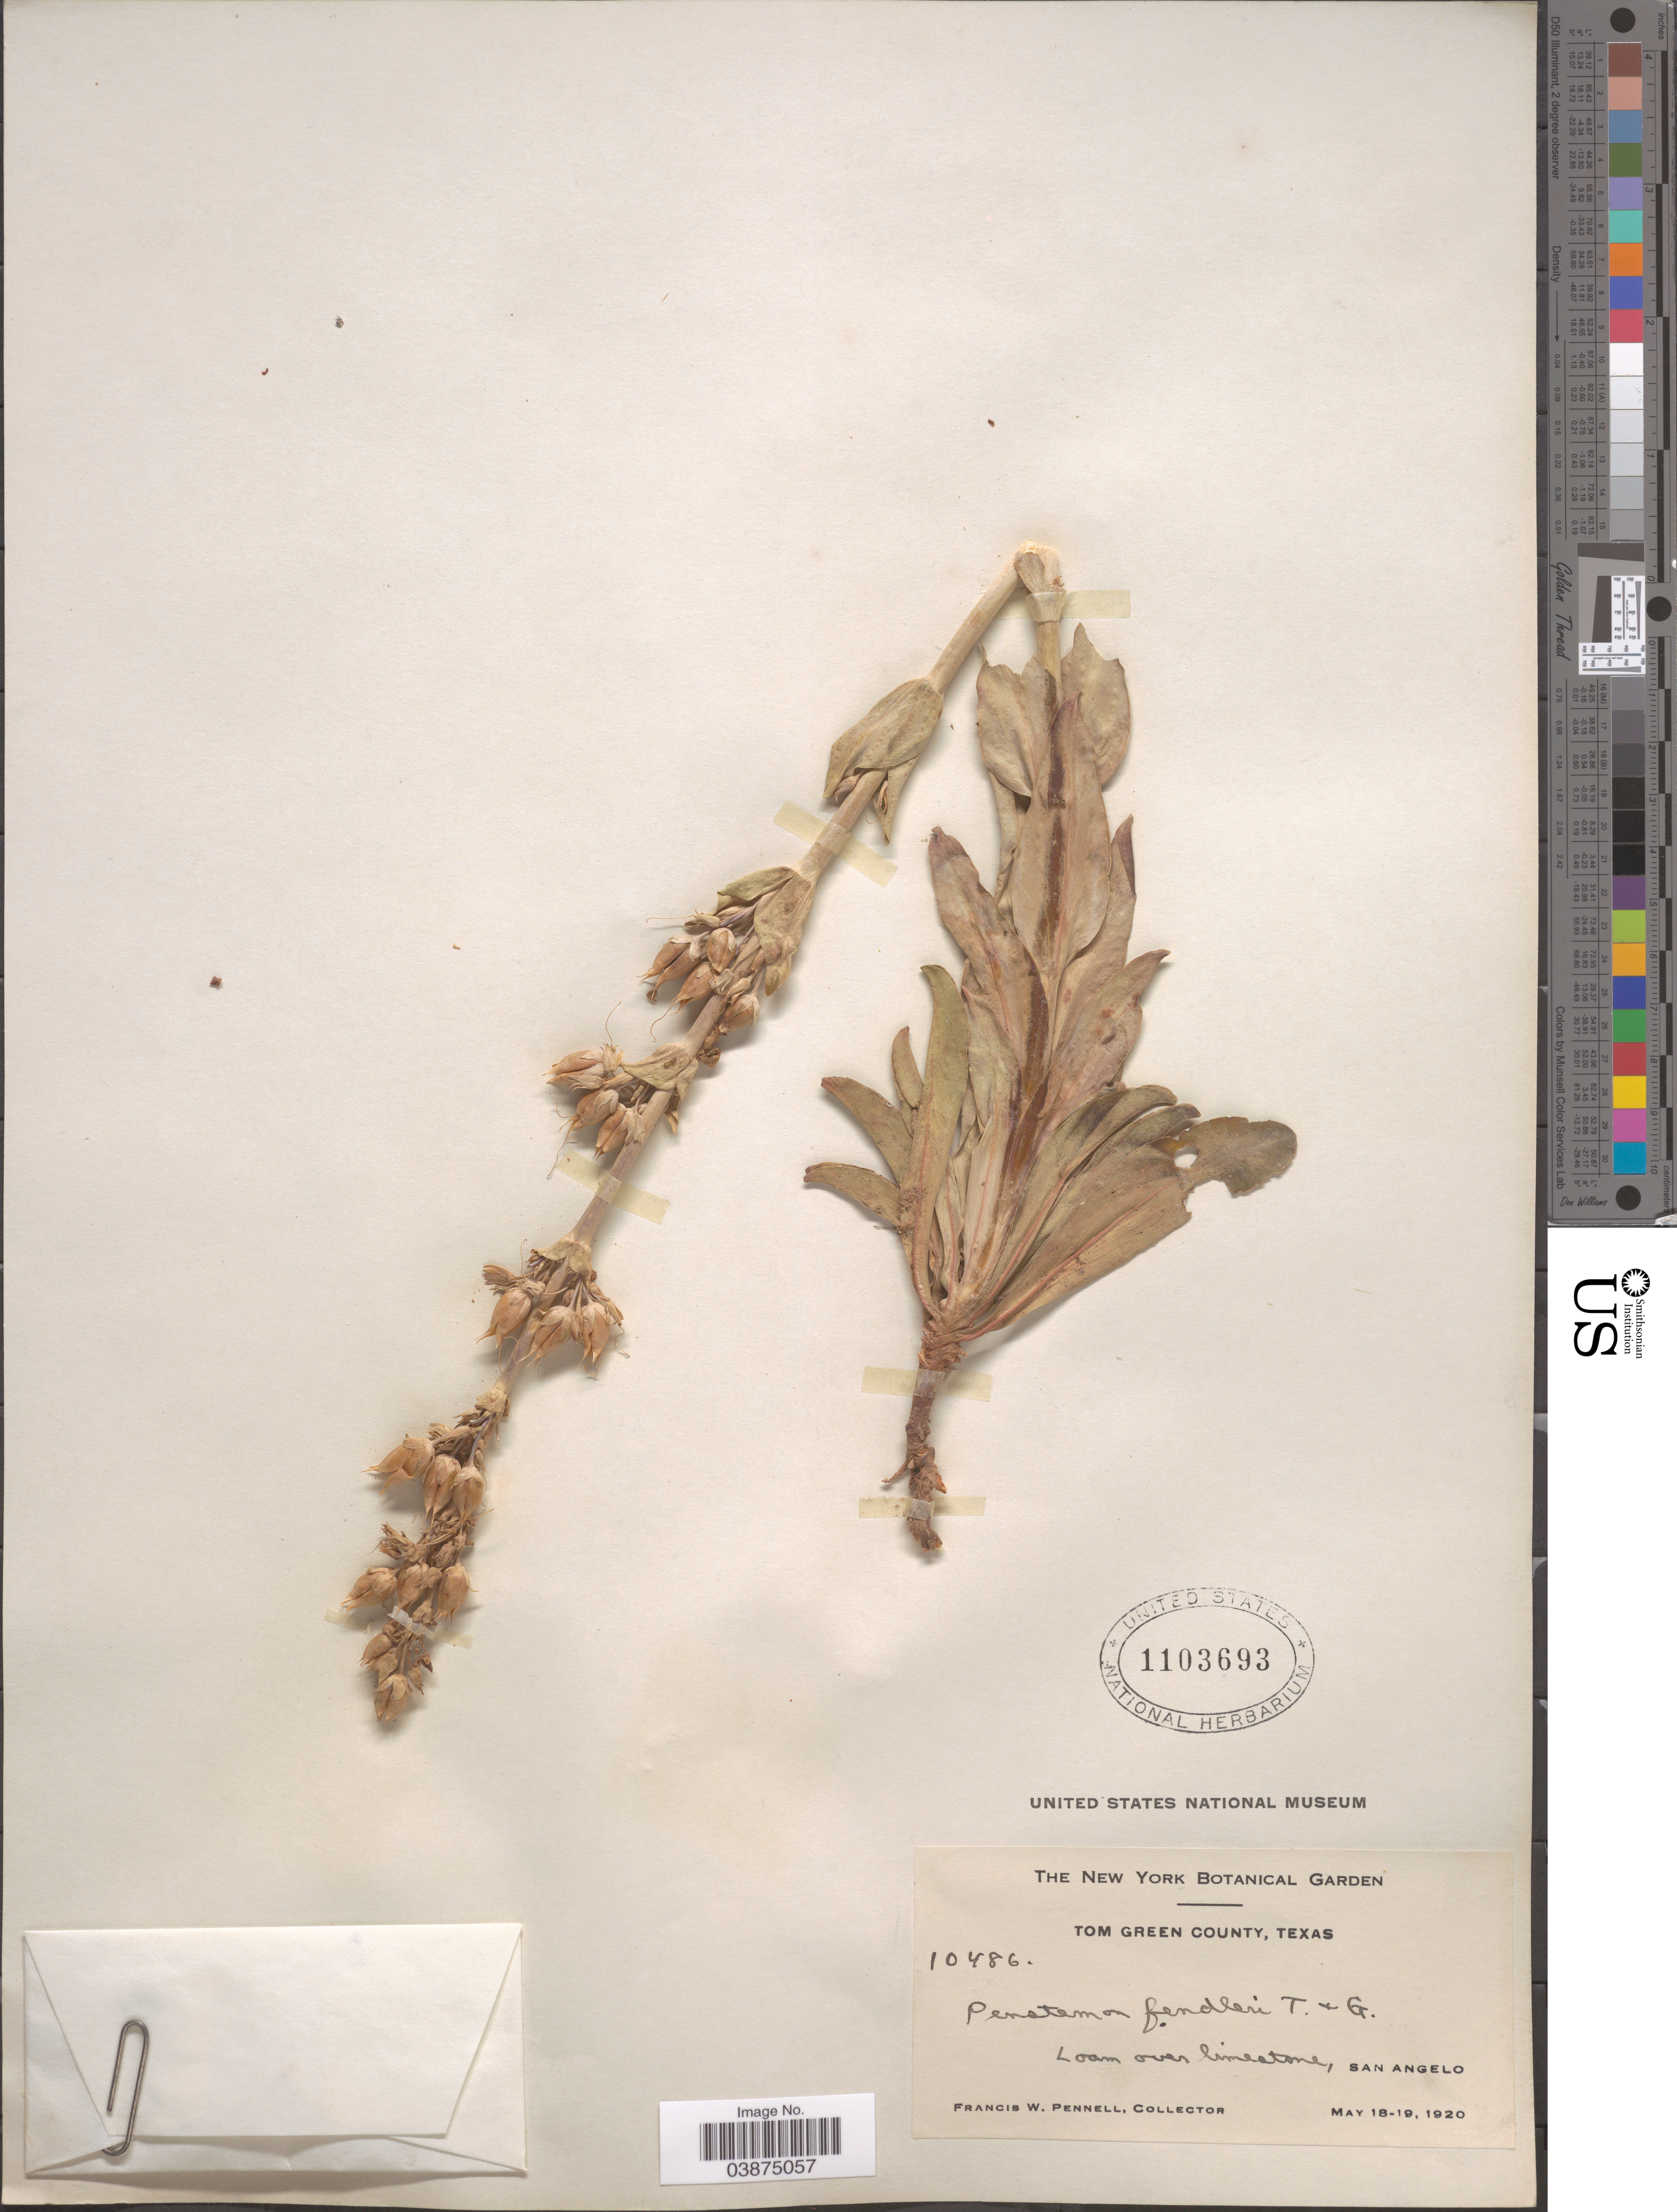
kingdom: Plantae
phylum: Tracheophyta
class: Magnoliopsida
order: Lamiales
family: Plantaginaceae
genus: Penstemon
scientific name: Penstemon fendleri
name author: Torr. & A. Gray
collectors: F. W. Pennell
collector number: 10486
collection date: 1920-05-18/1920-05-19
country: United States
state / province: Texas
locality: Tom Green County. San Angelo.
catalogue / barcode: US 1103693